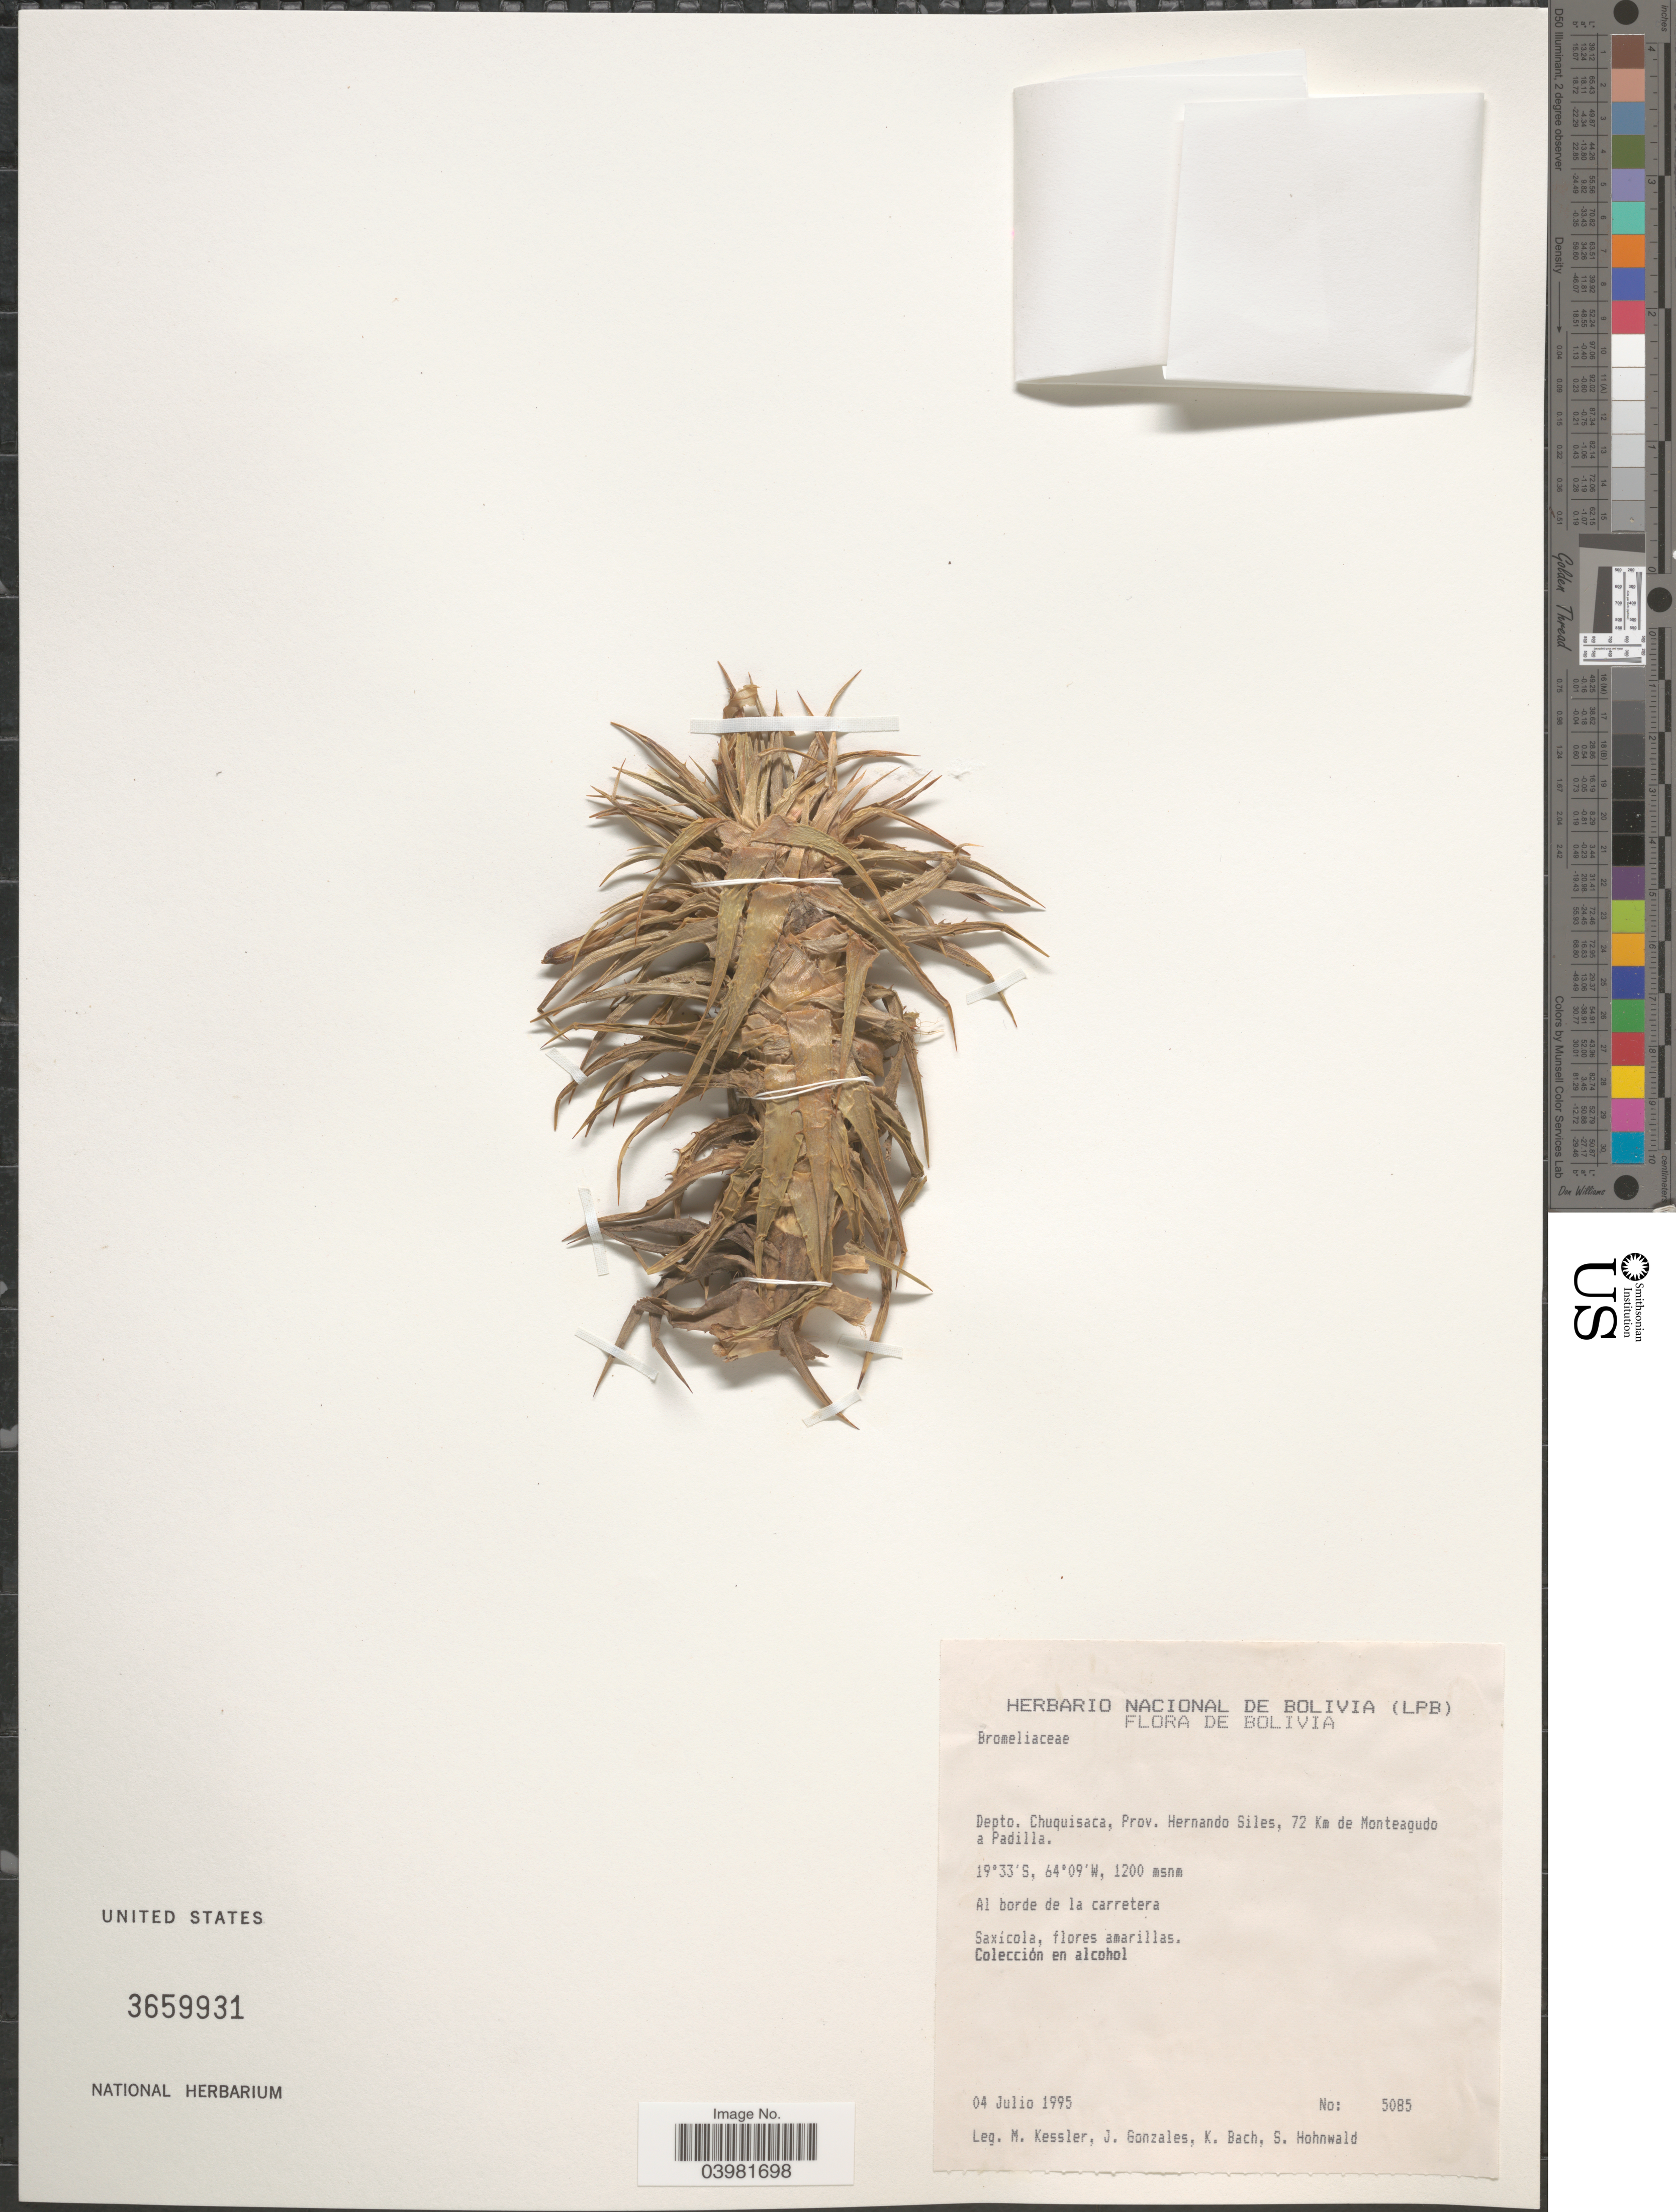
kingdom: Plantae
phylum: Tracheophyta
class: Liliopsida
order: Poales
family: Bromeliaceae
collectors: M. Kessler, J. Gonzales, K. Bach & S. Hohnwald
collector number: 5085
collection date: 1995-07-04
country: Bolivia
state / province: Chuquisaca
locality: Depto. Chuquisaca, Prov. Hernando Siles, 72 Km de Monteagudo a Padilla.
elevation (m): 1200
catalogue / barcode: US 3659931